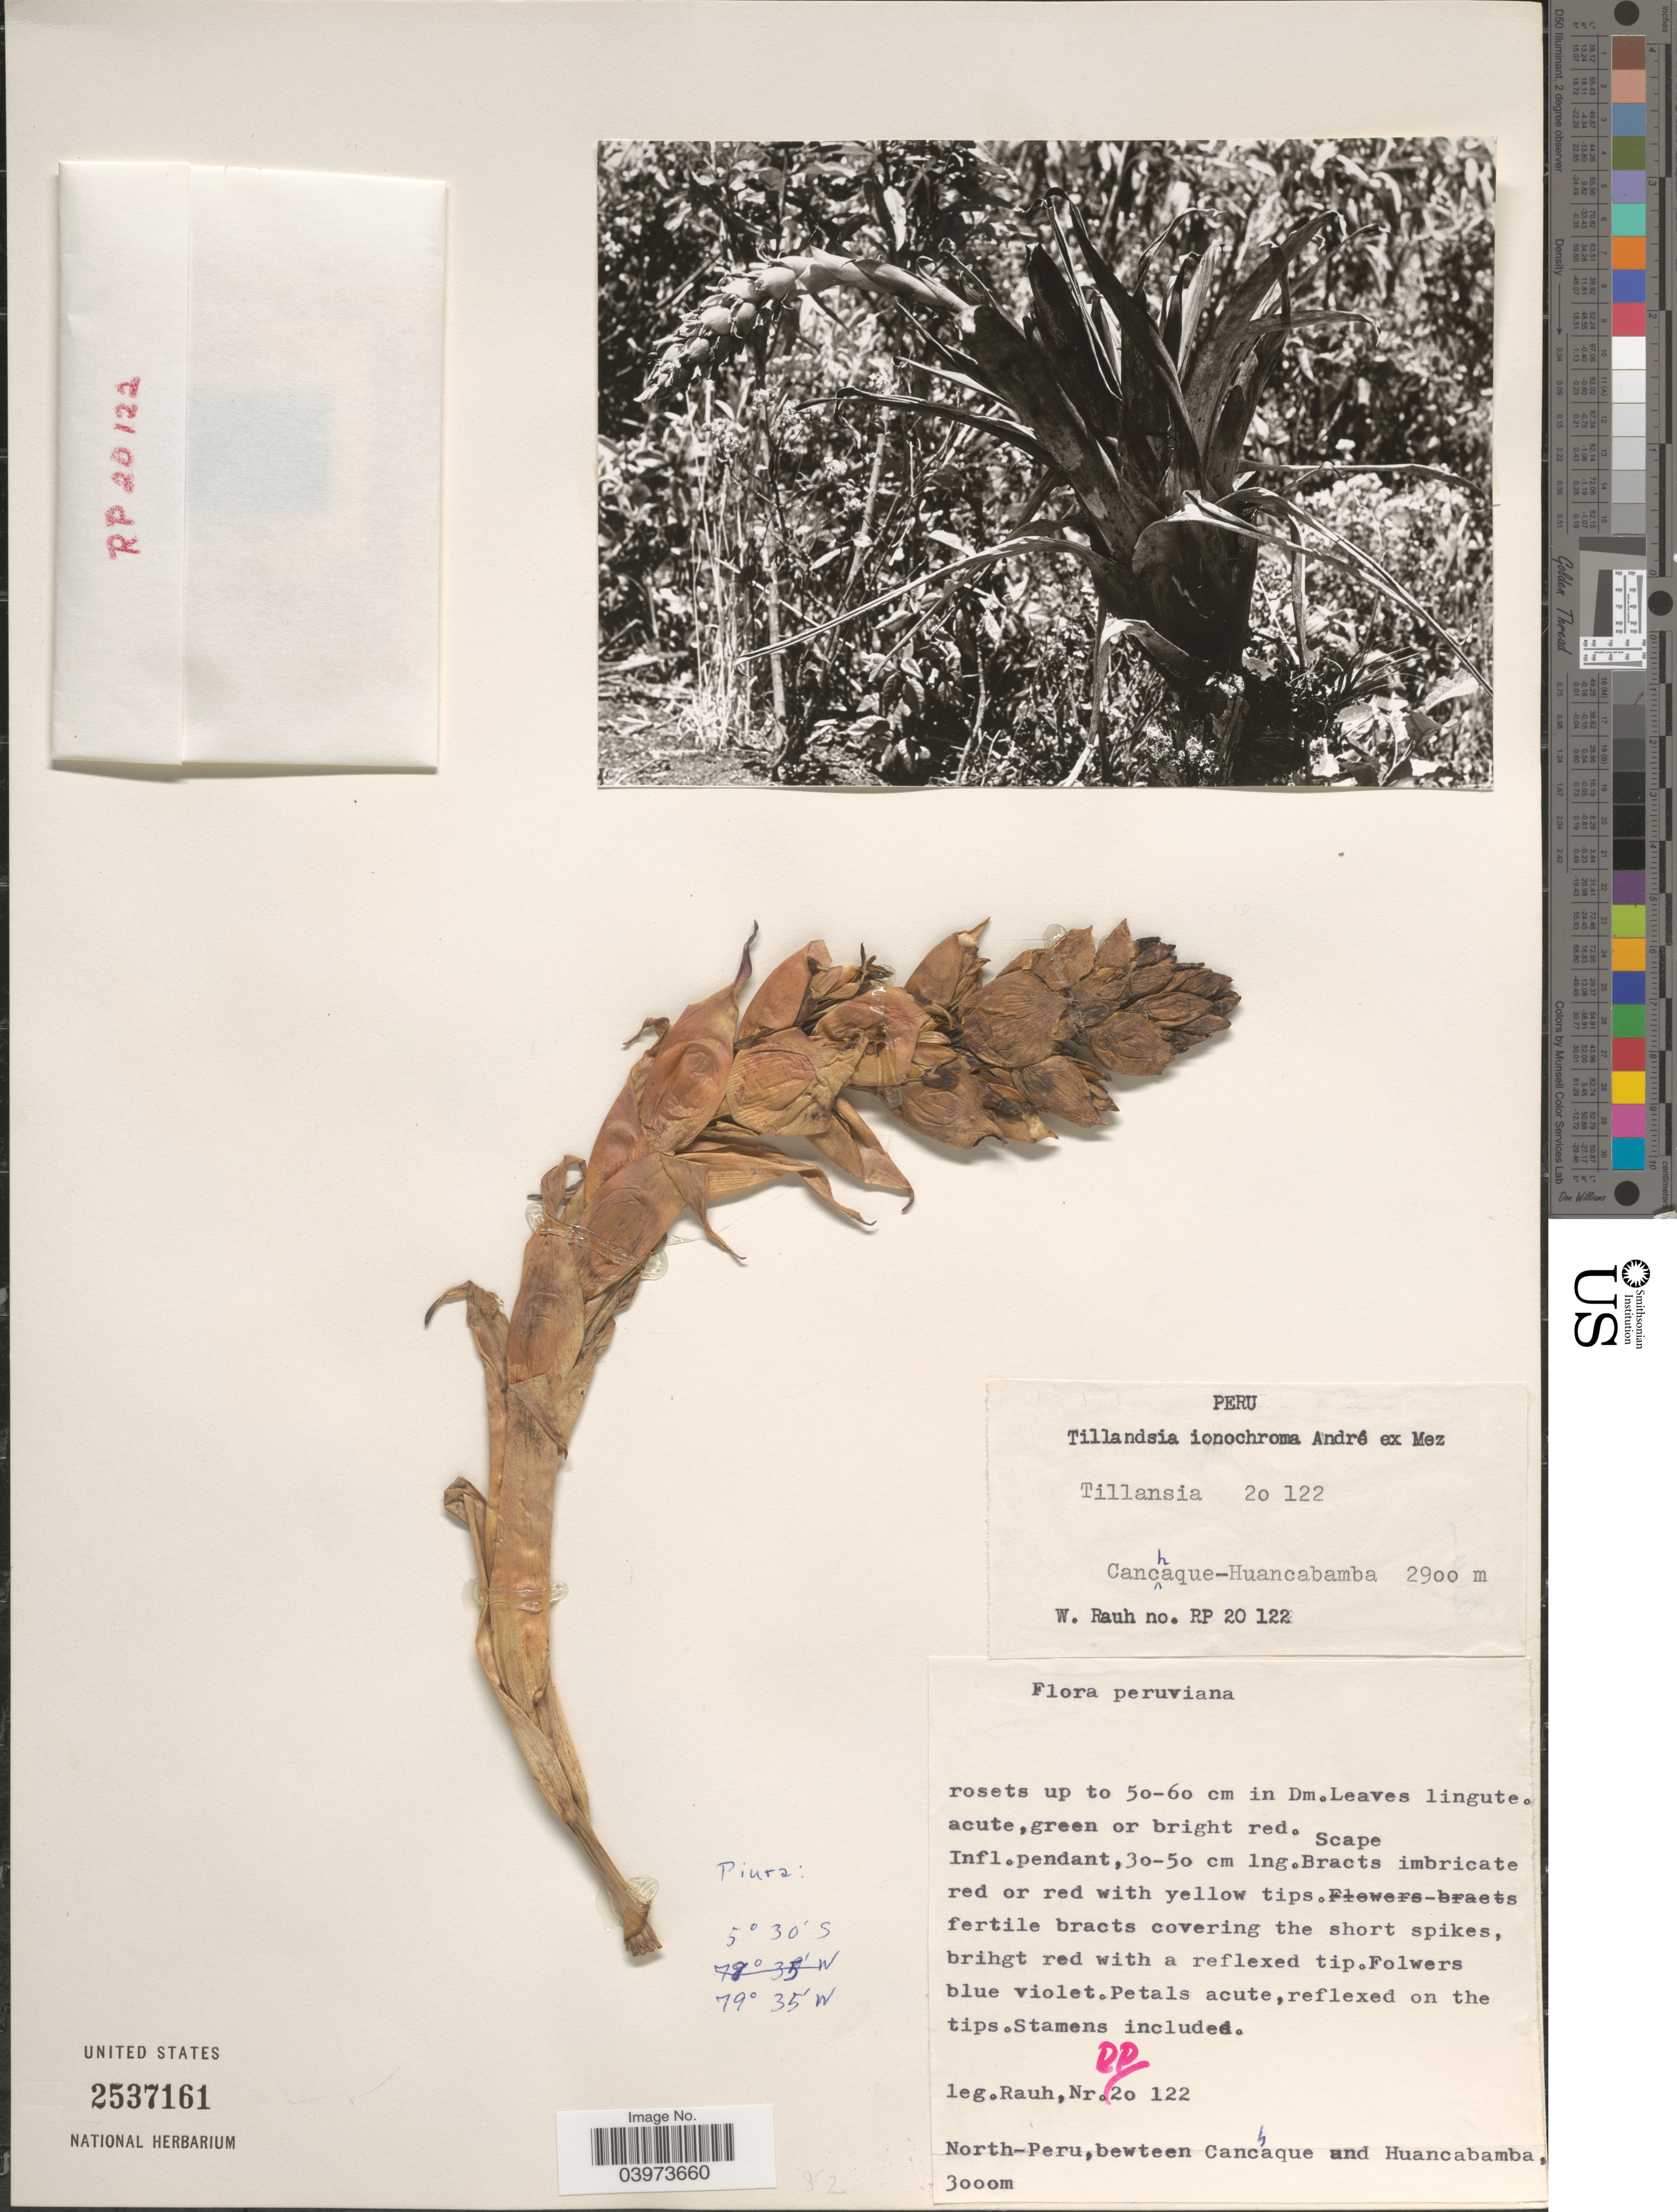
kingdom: Plantae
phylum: Tracheophyta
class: Liliopsida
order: Poales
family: Bromeliaceae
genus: Tillandsia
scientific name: Tillandsia ionochroma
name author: André ex Mez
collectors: -. Rauh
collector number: RP20122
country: Peru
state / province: Piura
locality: North-Peru, between Canchaque and Huancabamba.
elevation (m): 2900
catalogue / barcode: US 2537161